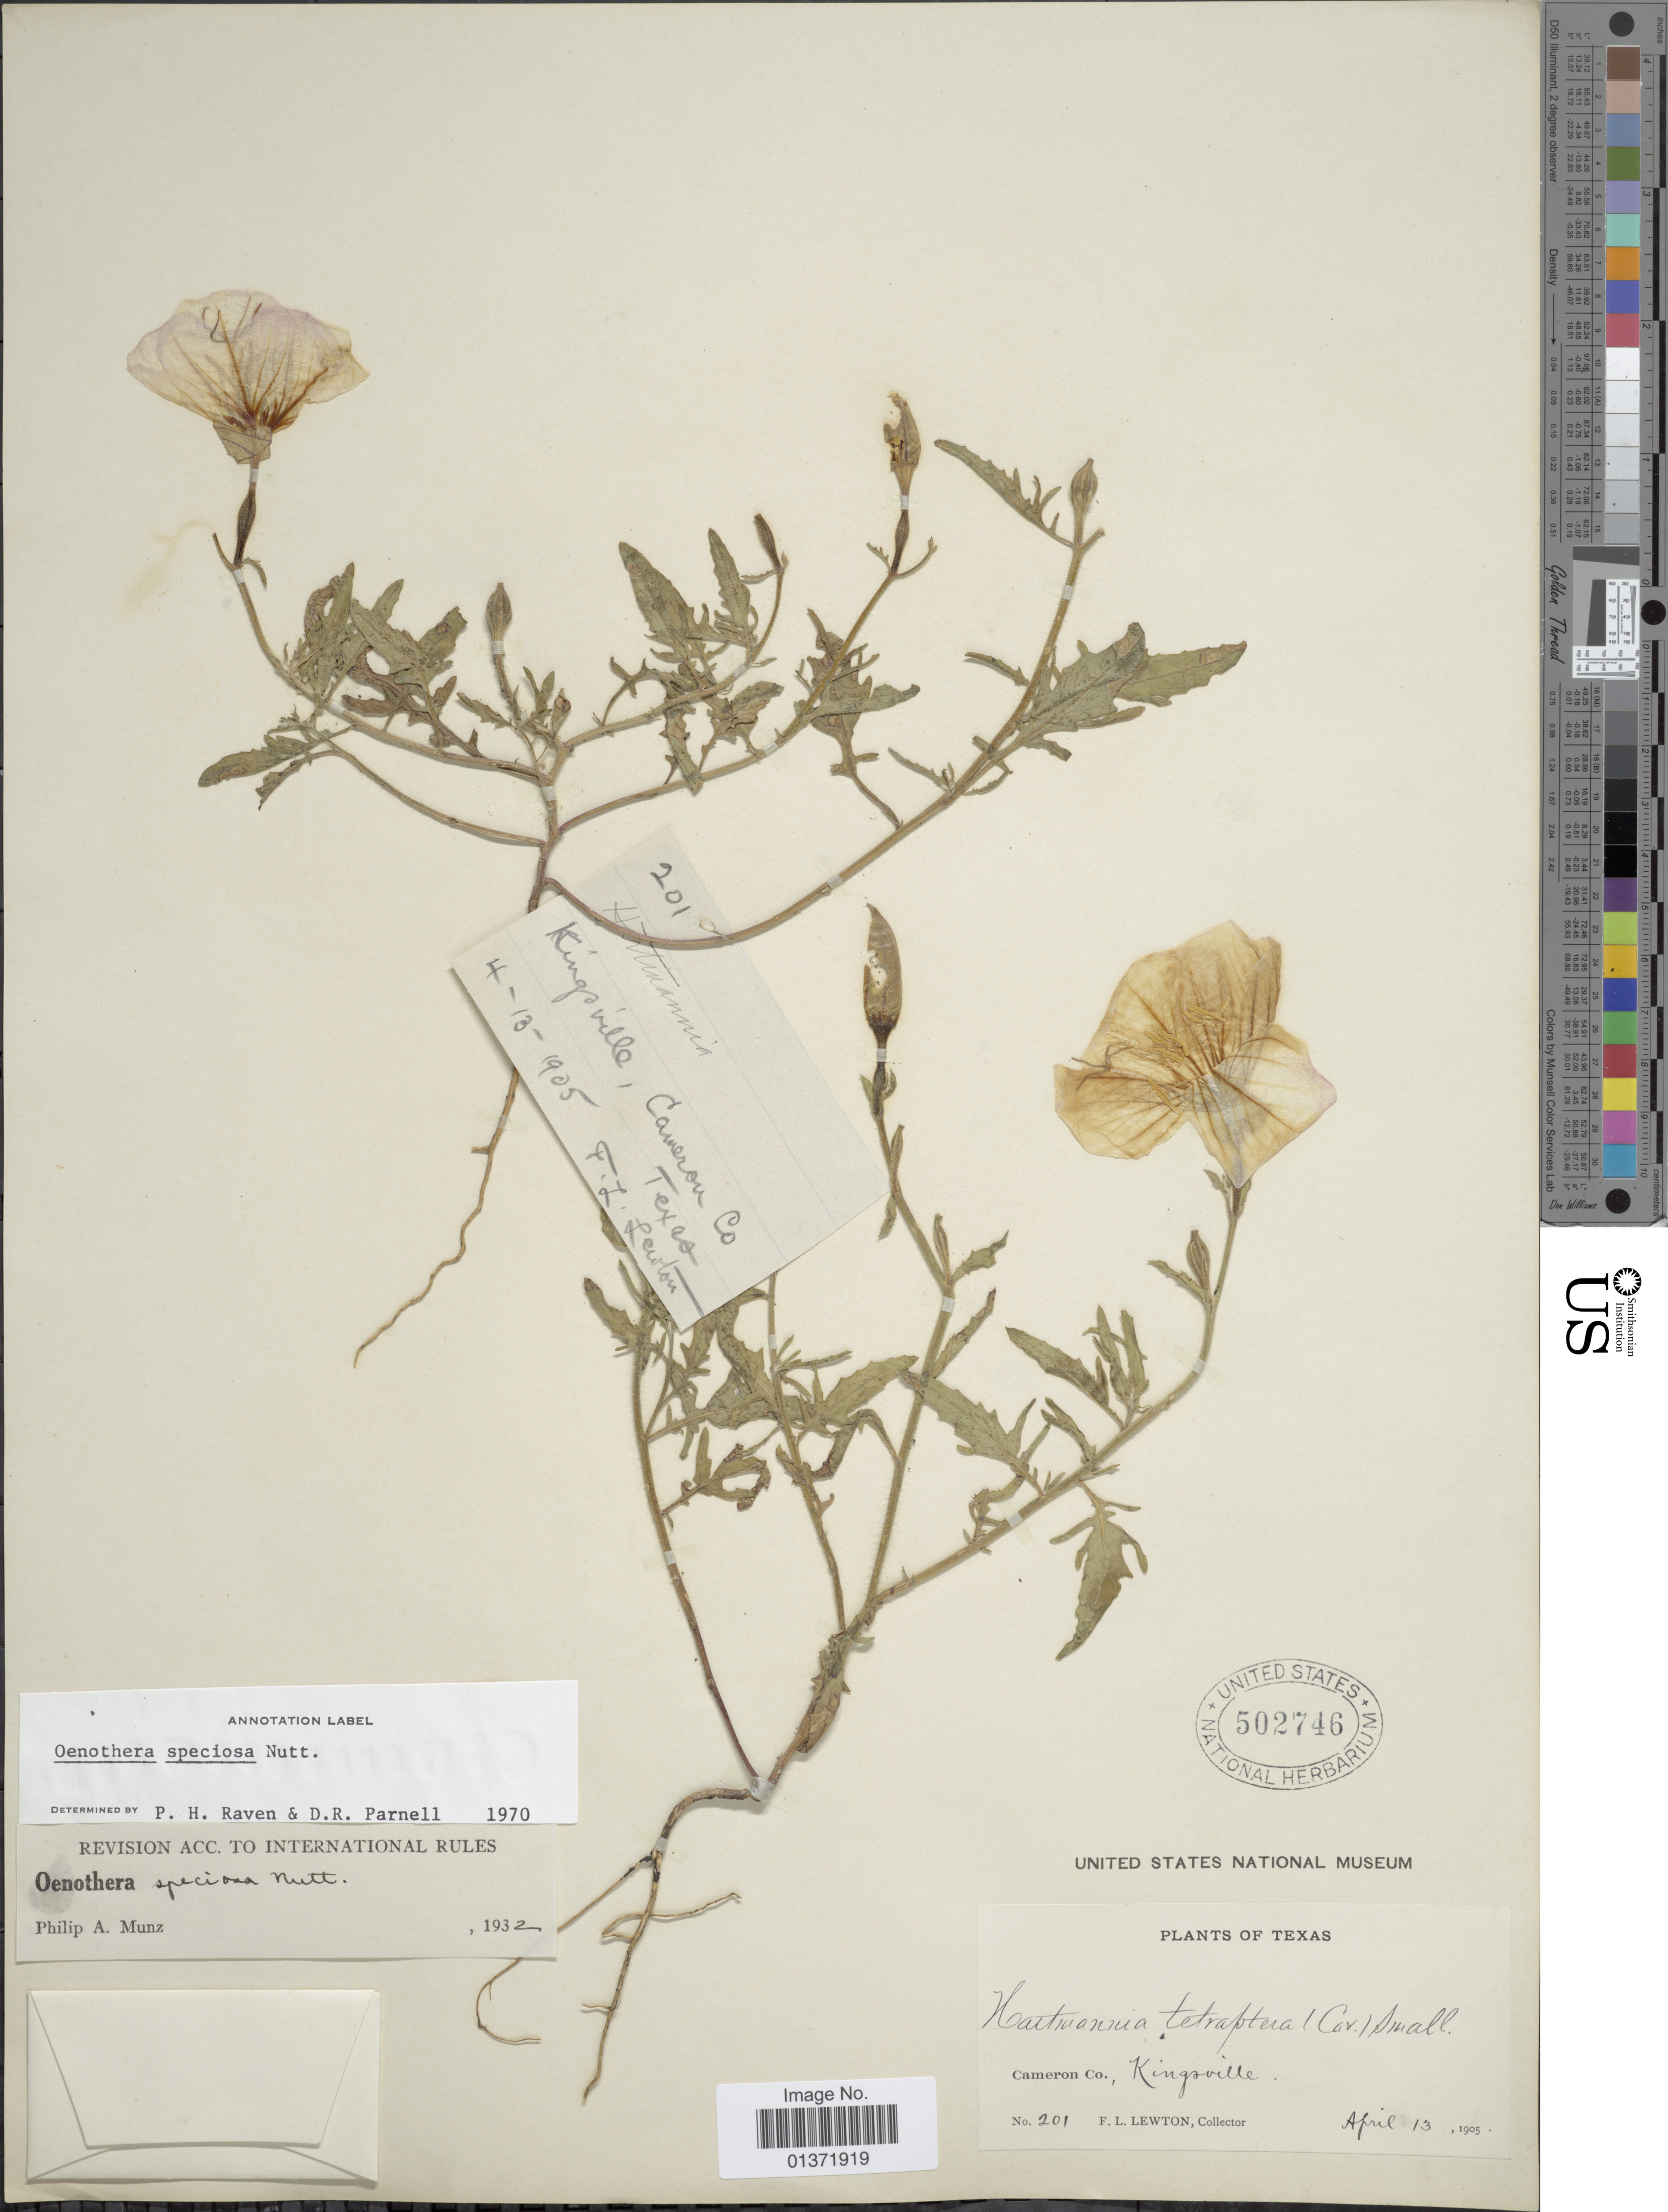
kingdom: Plantae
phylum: Tracheophyta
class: Magnoliopsida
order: Myrtales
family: Onagraceae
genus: Oenothera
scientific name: Oenothera speciosa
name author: Nutt.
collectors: F. L. Lewton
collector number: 201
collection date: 1905-04-13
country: United States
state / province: Texas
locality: Cameron Co, Kingsville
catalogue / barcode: US 502746